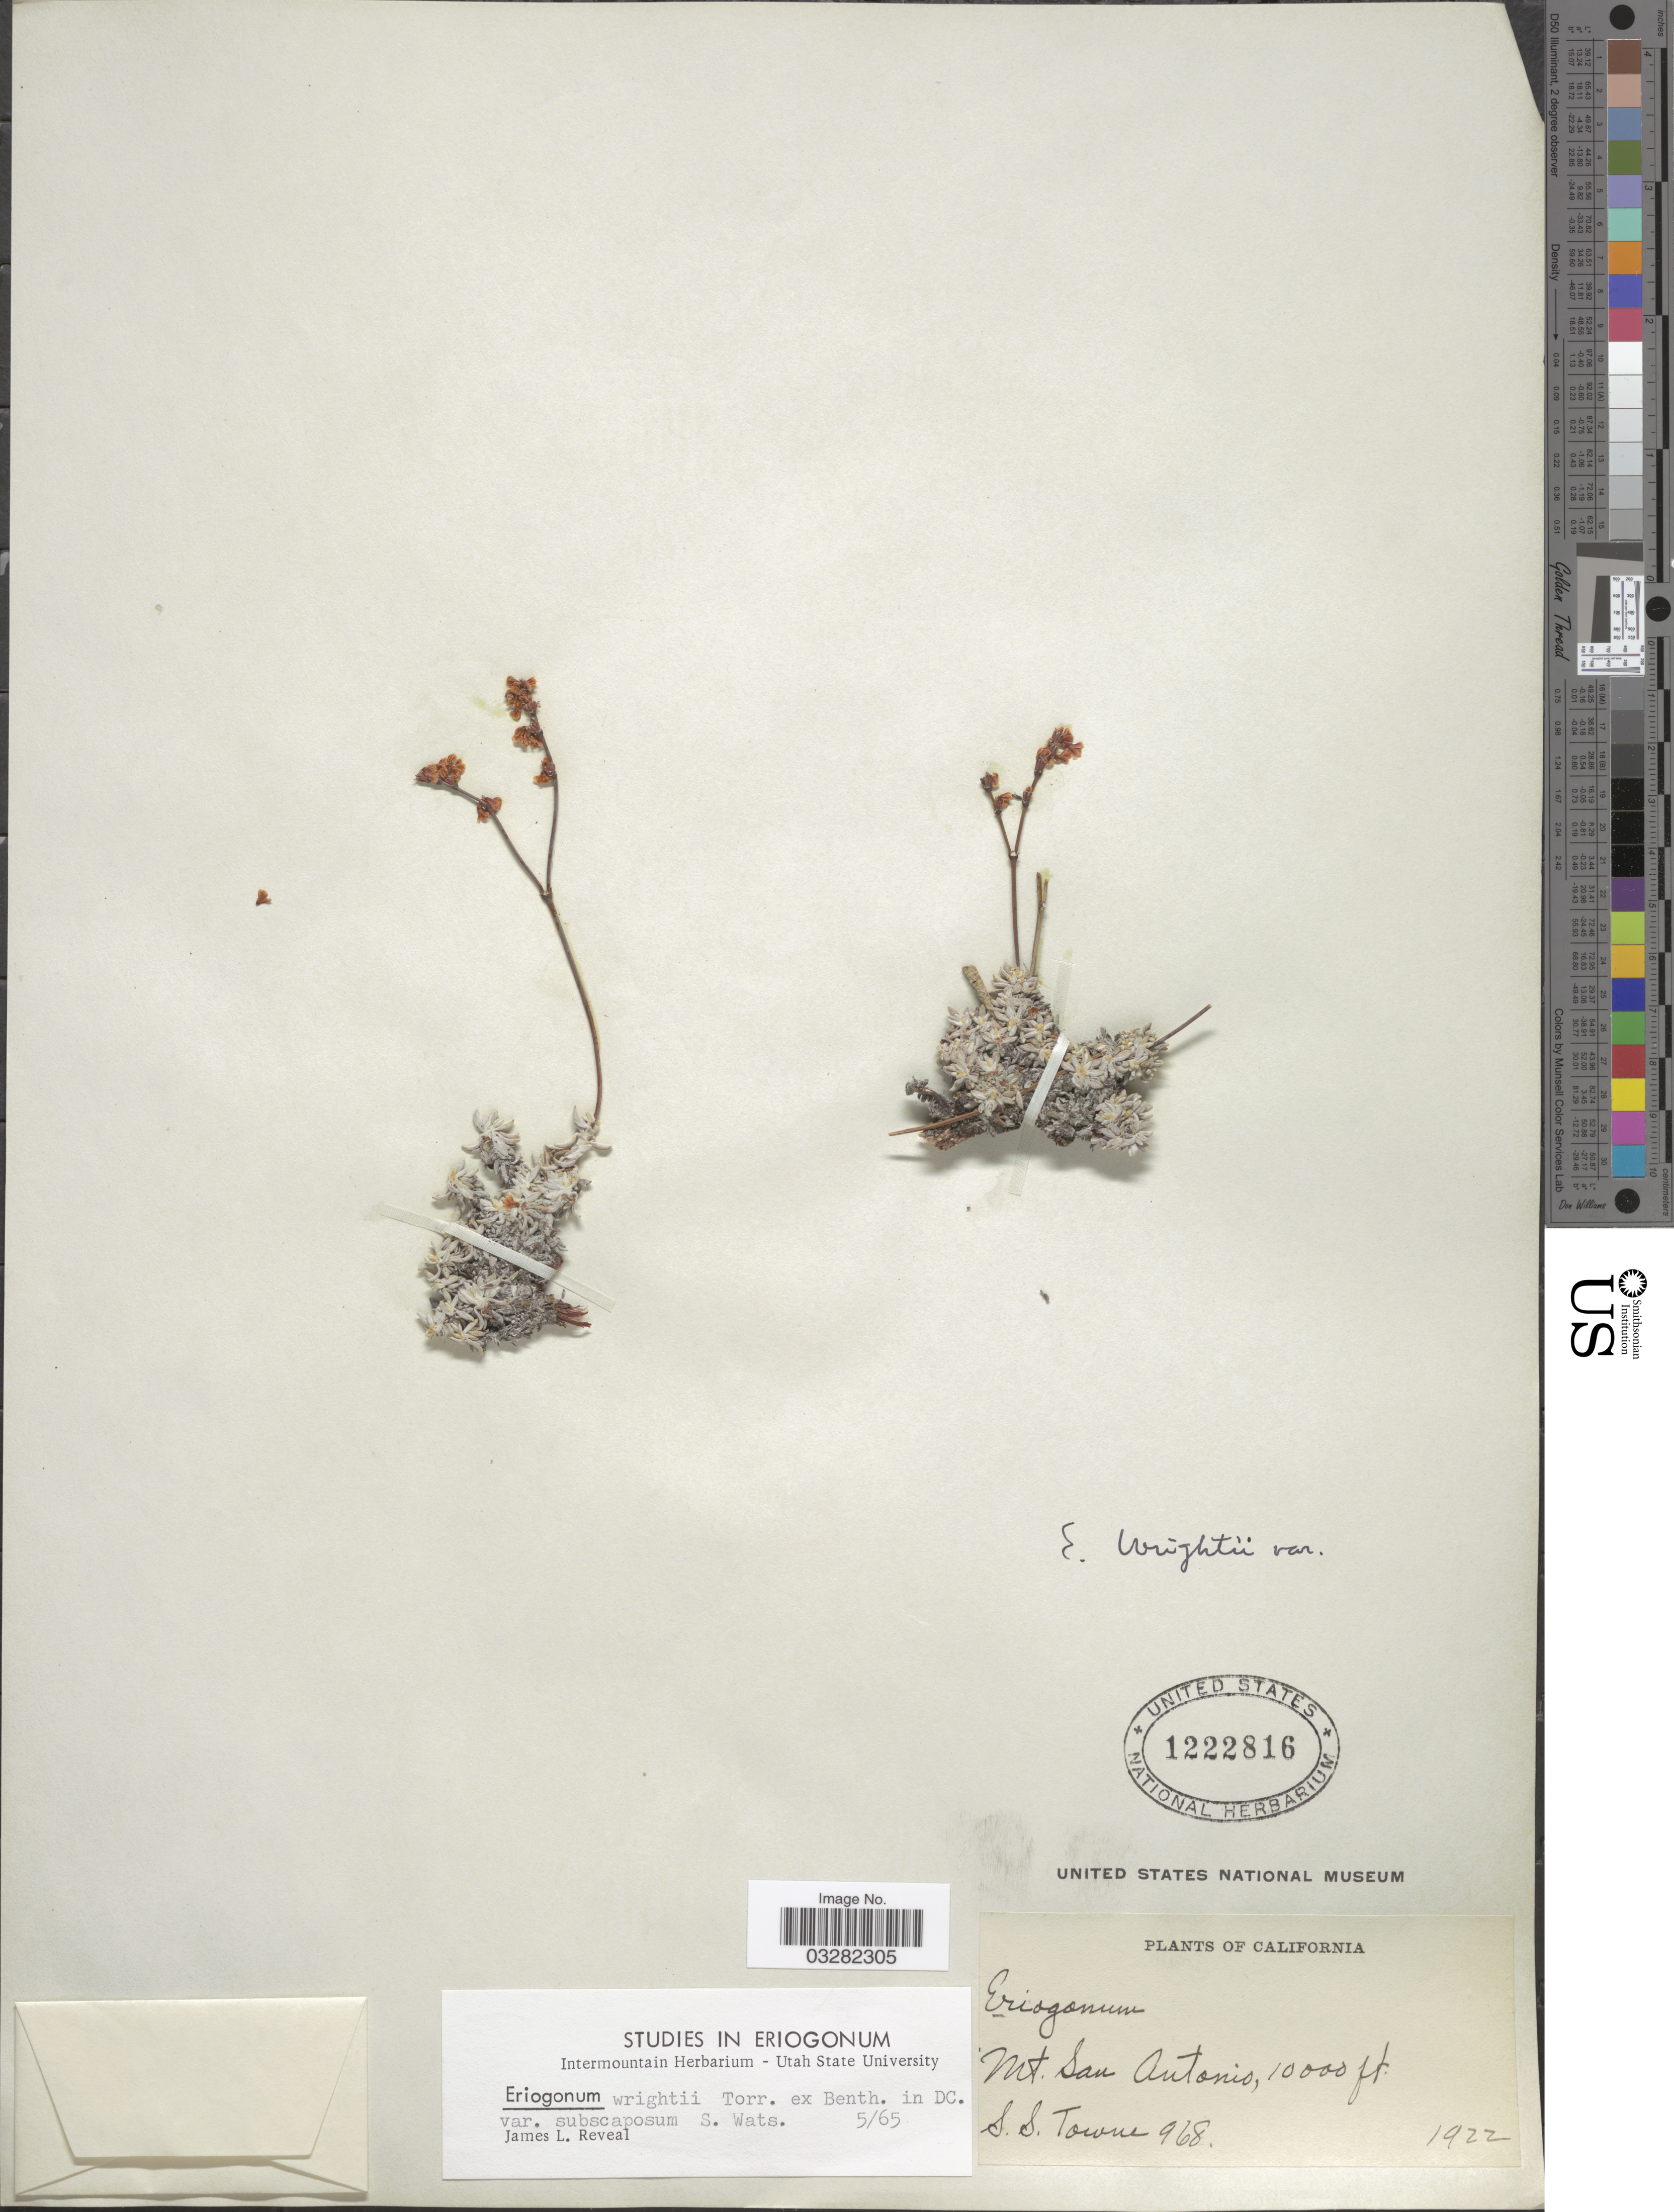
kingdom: Plantae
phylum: Tracheophyta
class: Magnoliopsida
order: Caryophyllales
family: Polygonaceae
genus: Eriogonum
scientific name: Eriogonum wrightii var. subscaposum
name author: S. Watson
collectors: S. Towne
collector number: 968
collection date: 1922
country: United States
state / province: California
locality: Mt. San Antonio.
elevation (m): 3048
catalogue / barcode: US 1222816